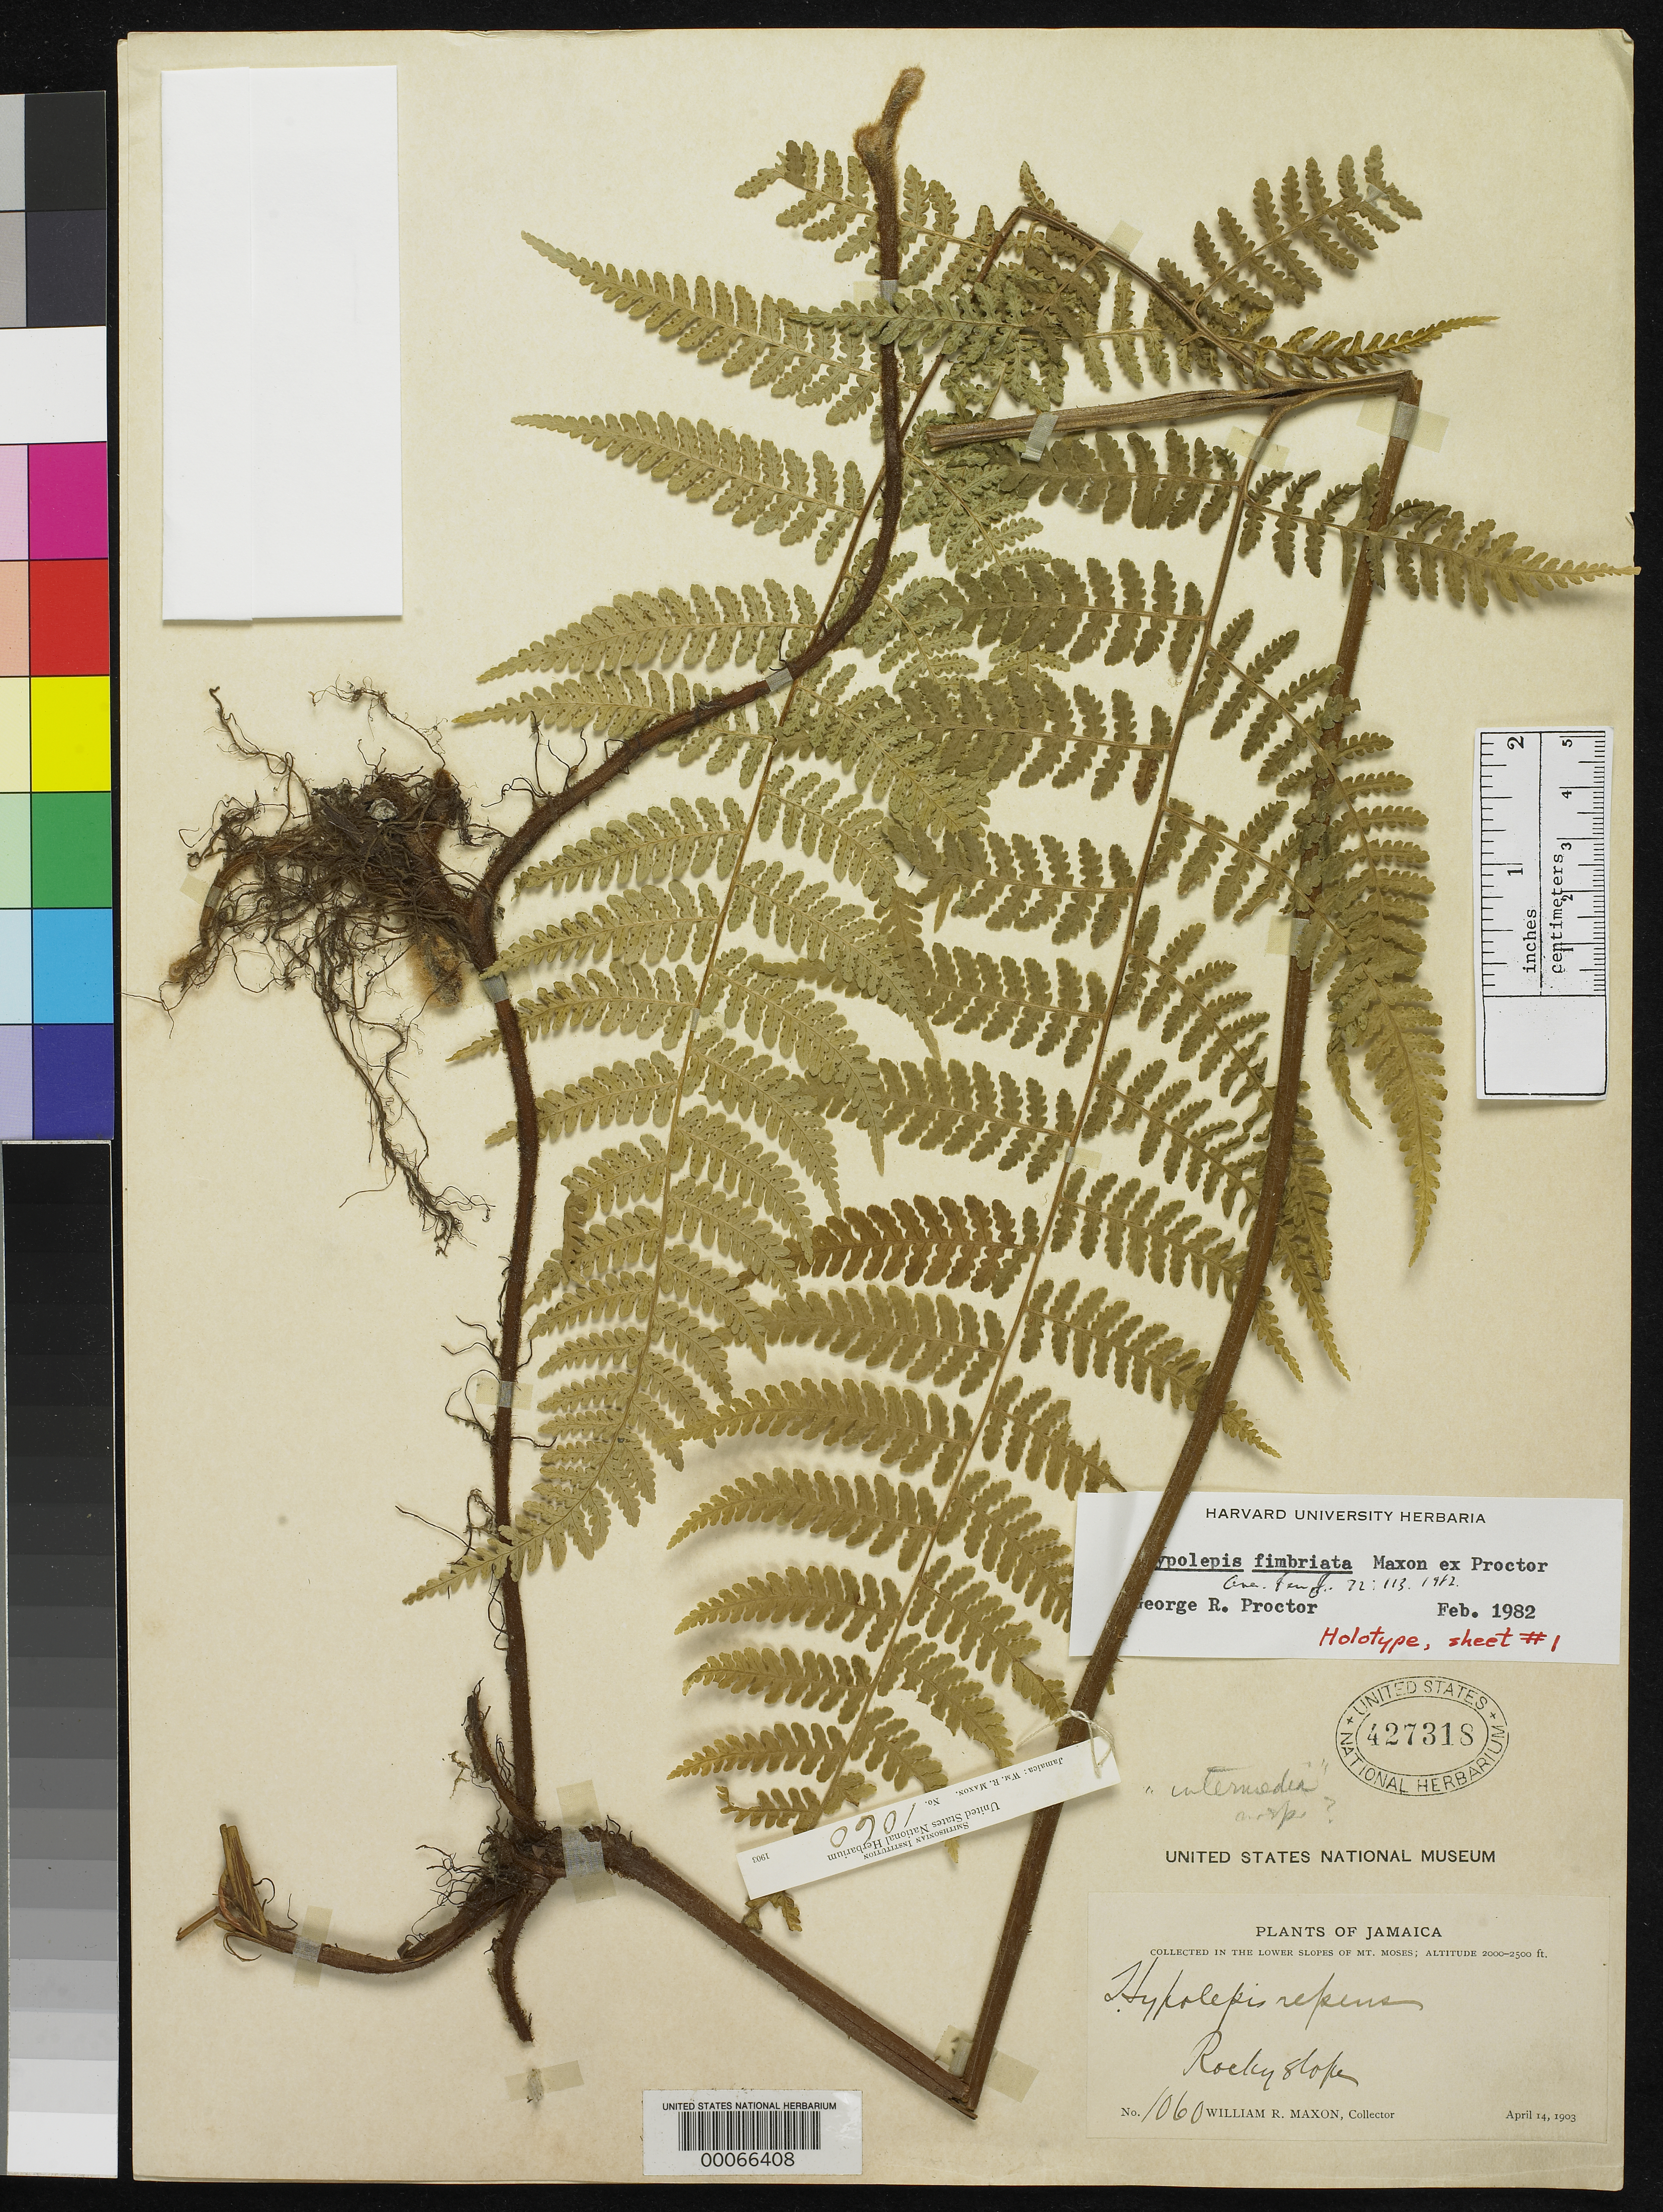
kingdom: Plantae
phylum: Tracheophyta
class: Polypodiopsida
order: Polypodiales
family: Dennstaedtiaceae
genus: Hypolepis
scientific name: Hypolepis fimbriata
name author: Maxon ex Proctor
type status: Holotype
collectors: W. R. Maxon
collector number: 1060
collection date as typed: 14 Apr 1903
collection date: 1903-04-14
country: Jamaica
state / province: Saint Andrew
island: Greater Antilles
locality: Lower slopes of Mt. Moses; alt. 2000-2500 ft.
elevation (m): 610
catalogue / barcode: US 427318